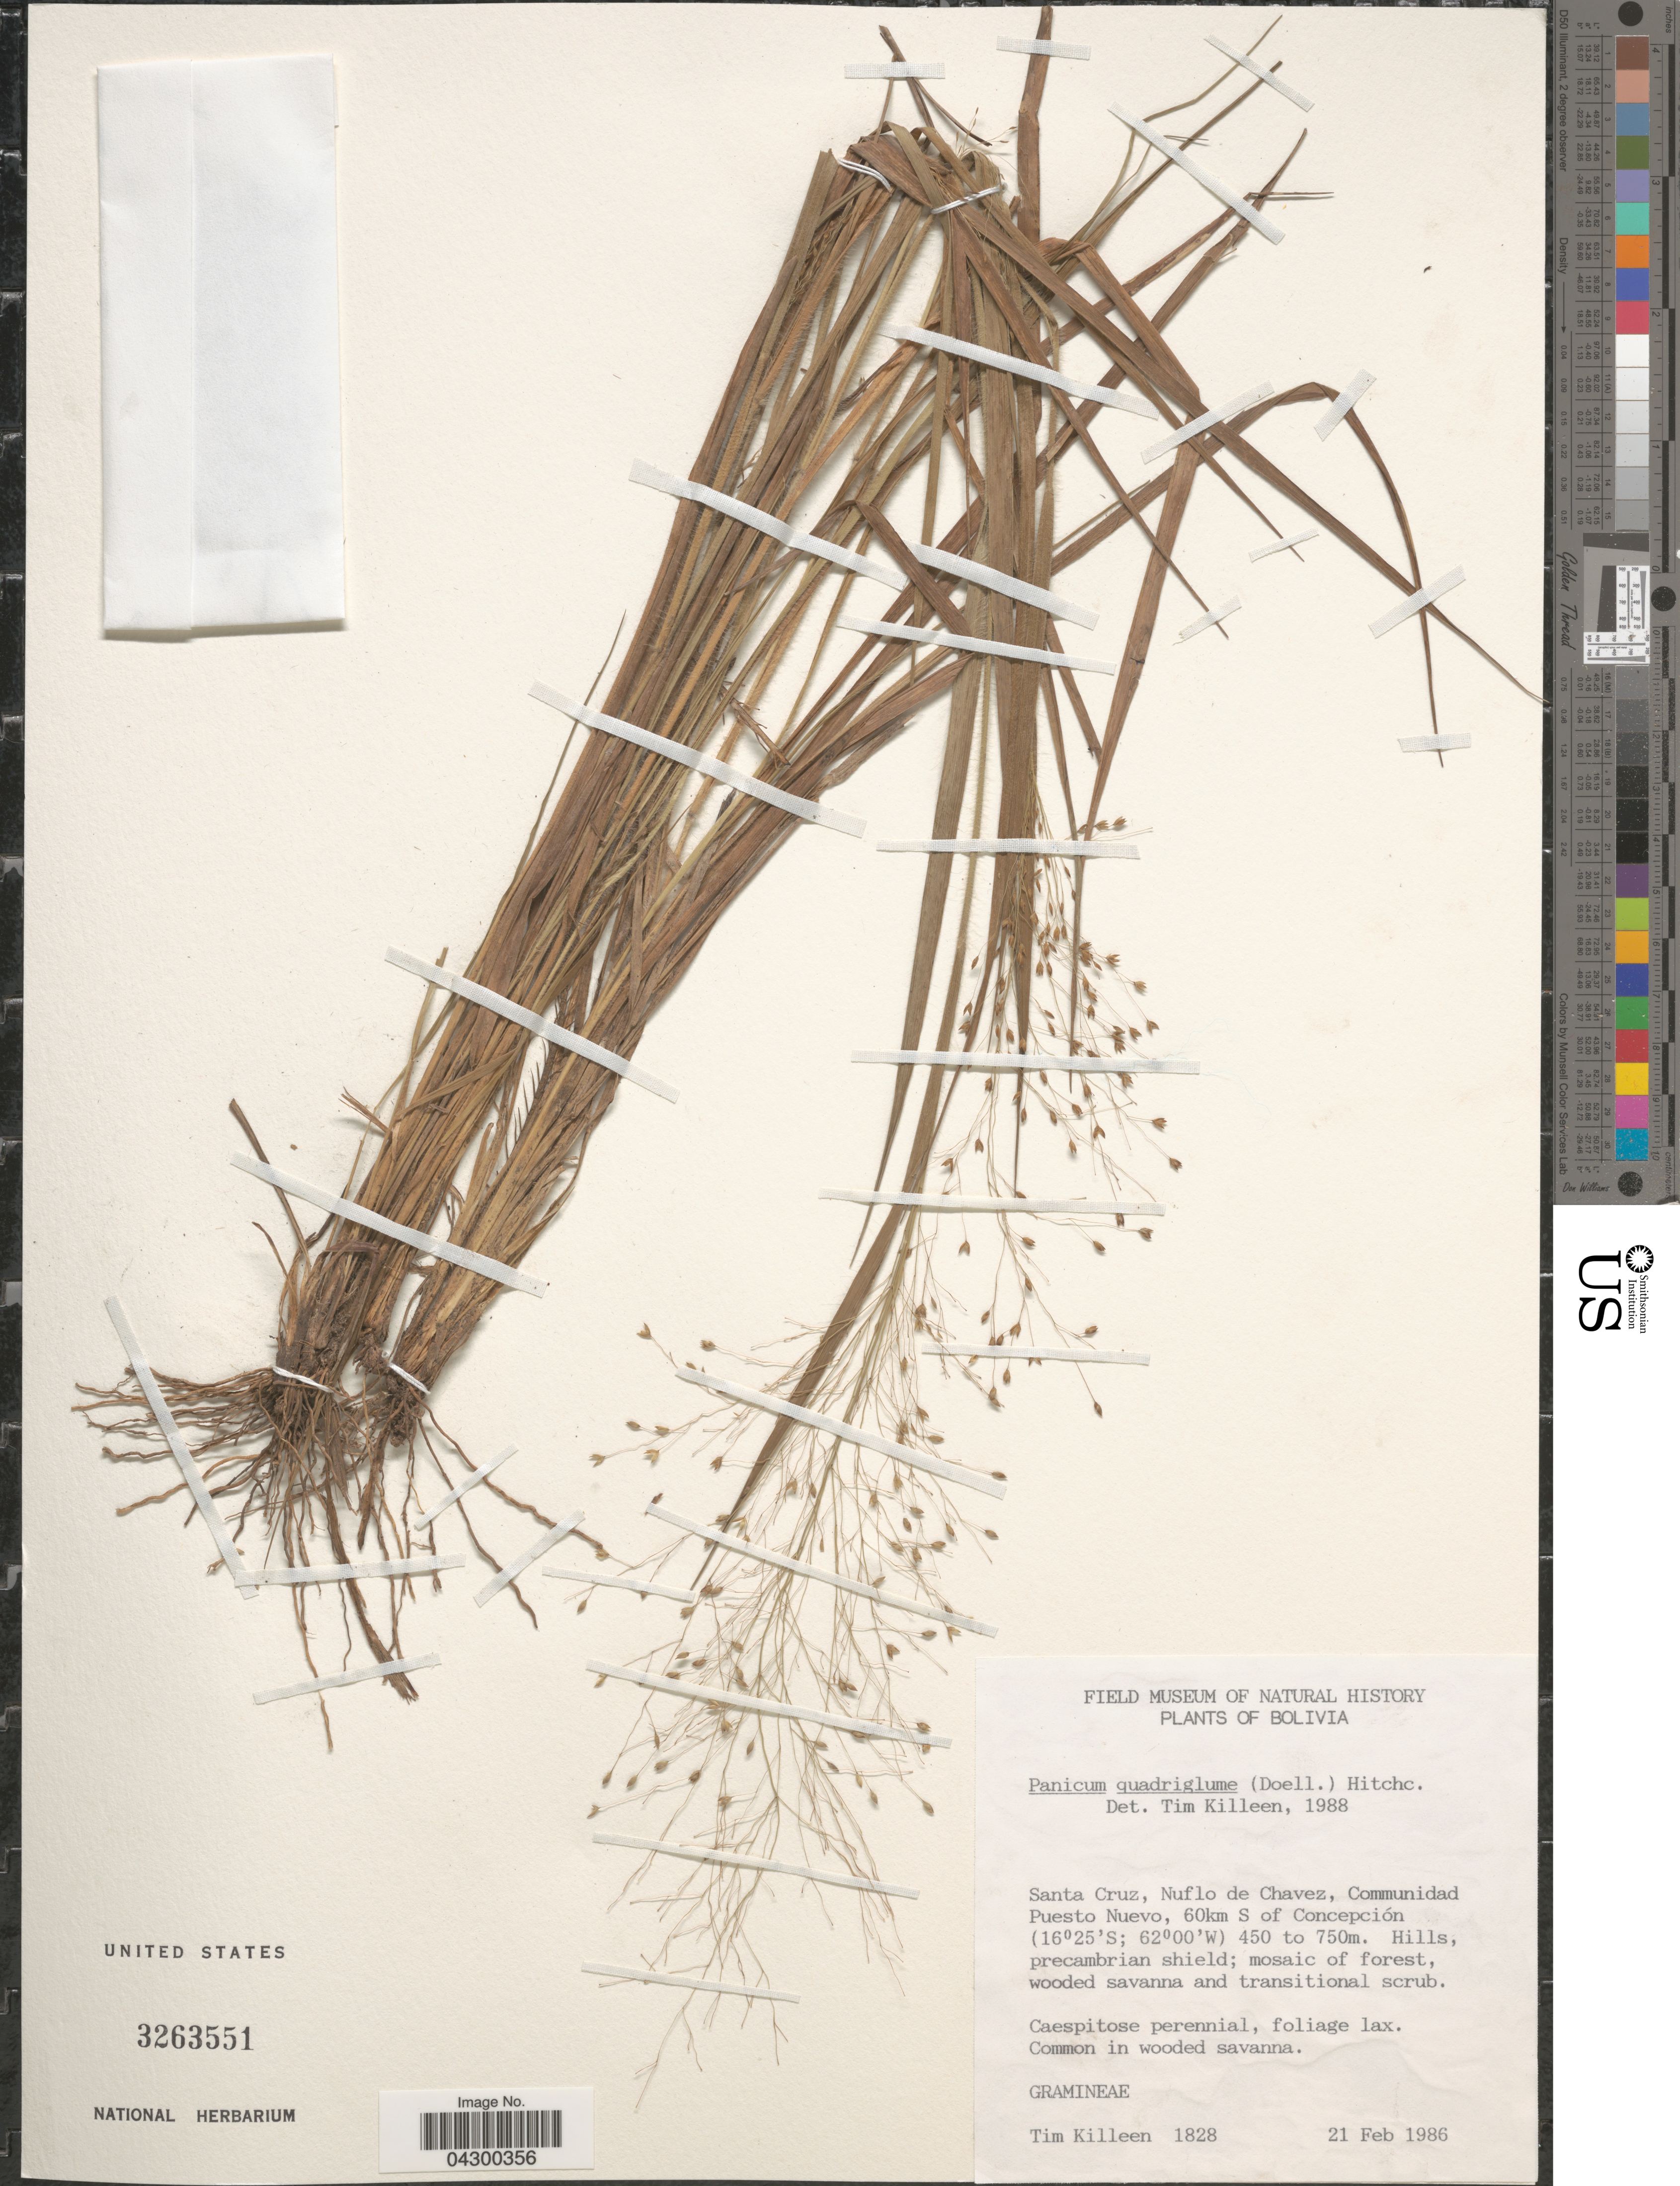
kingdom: Plantae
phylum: Tracheophyta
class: Liliopsida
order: Poales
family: Poaceae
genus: Panicum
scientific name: Panicum quadriglume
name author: (Döll) Hitchc.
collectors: T. J. Killeen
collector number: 1828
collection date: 1986-02-21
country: Bolivia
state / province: Santa Cruz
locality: Nuflo de Chavez, Comunidad Puesto Nuevo, 60km S of Concepción.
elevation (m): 450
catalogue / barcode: US 3263551